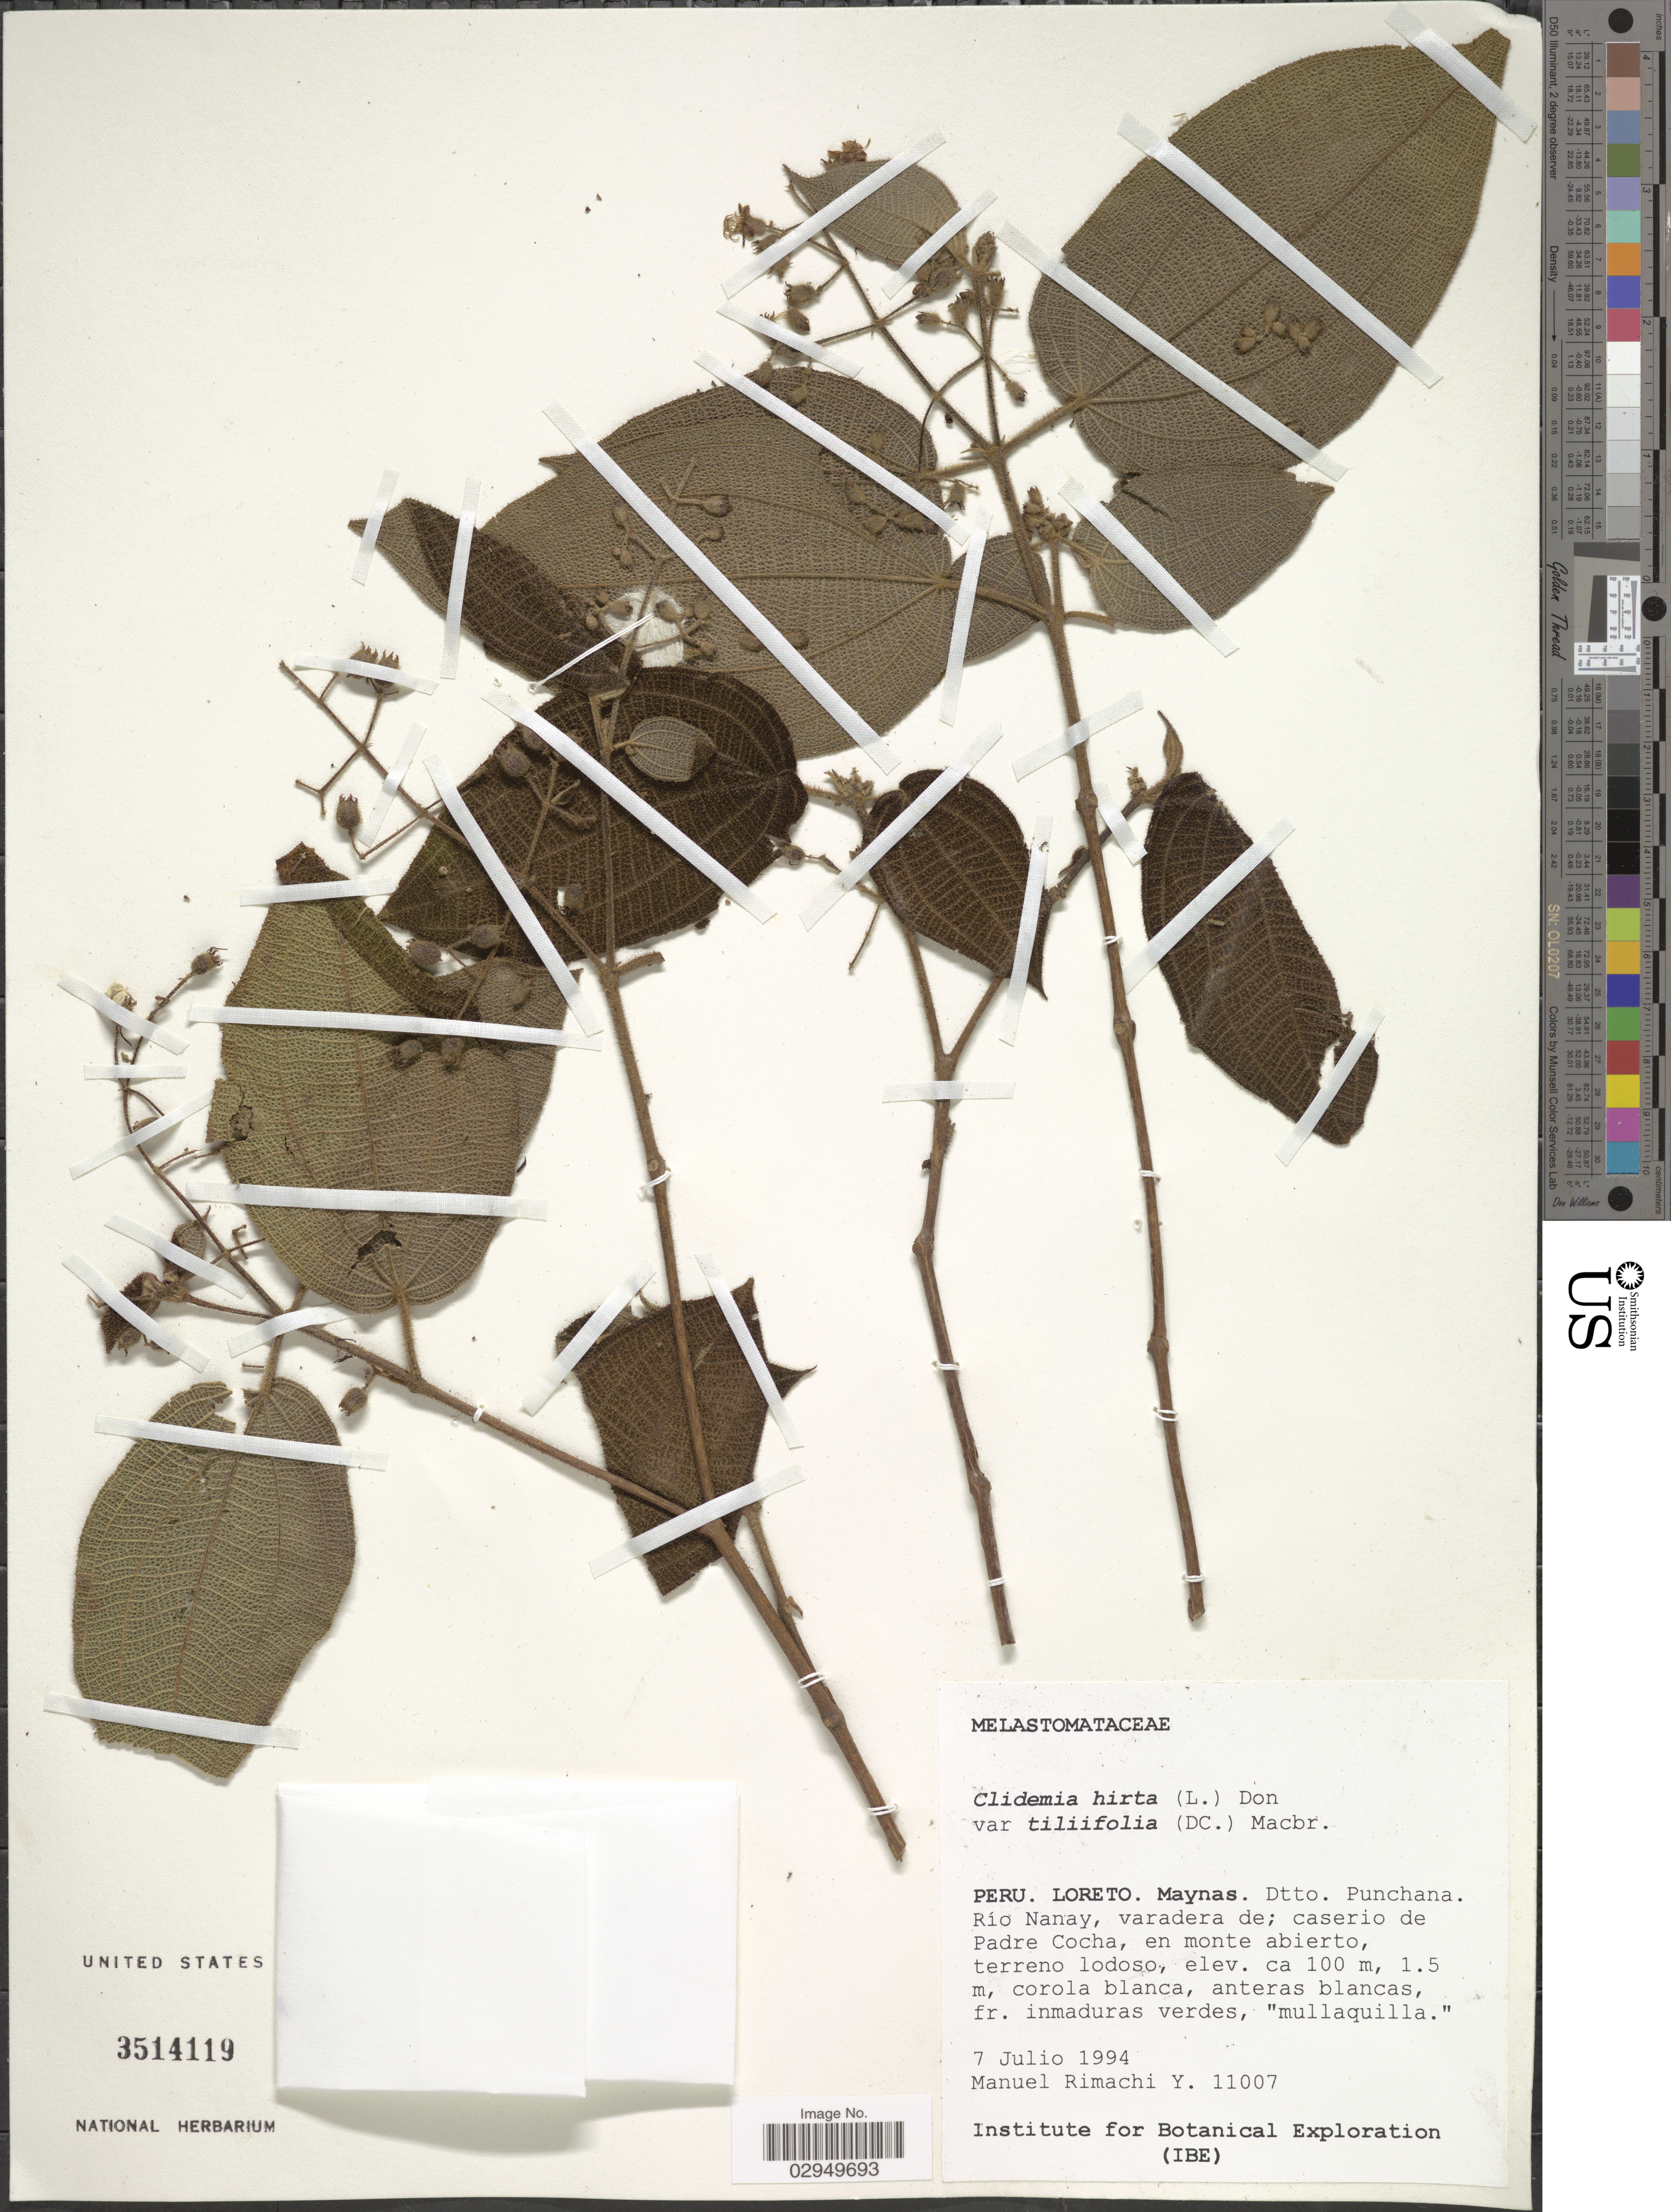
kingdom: Plantae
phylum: Tracheophyta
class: Magnoliopsida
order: Myrtales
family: Melastomataceae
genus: Miconia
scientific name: Miconia bullatifolia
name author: Michelang.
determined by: Ferreira-Alves, R.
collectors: M. Rimachi Y.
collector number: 11007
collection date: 1994-07-07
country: Peru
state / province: Loreto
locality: Maynas. Dtto. Punchana. Río Nanay, varadera de; caserio de Padre Cocha.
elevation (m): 100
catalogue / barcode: US 3514119